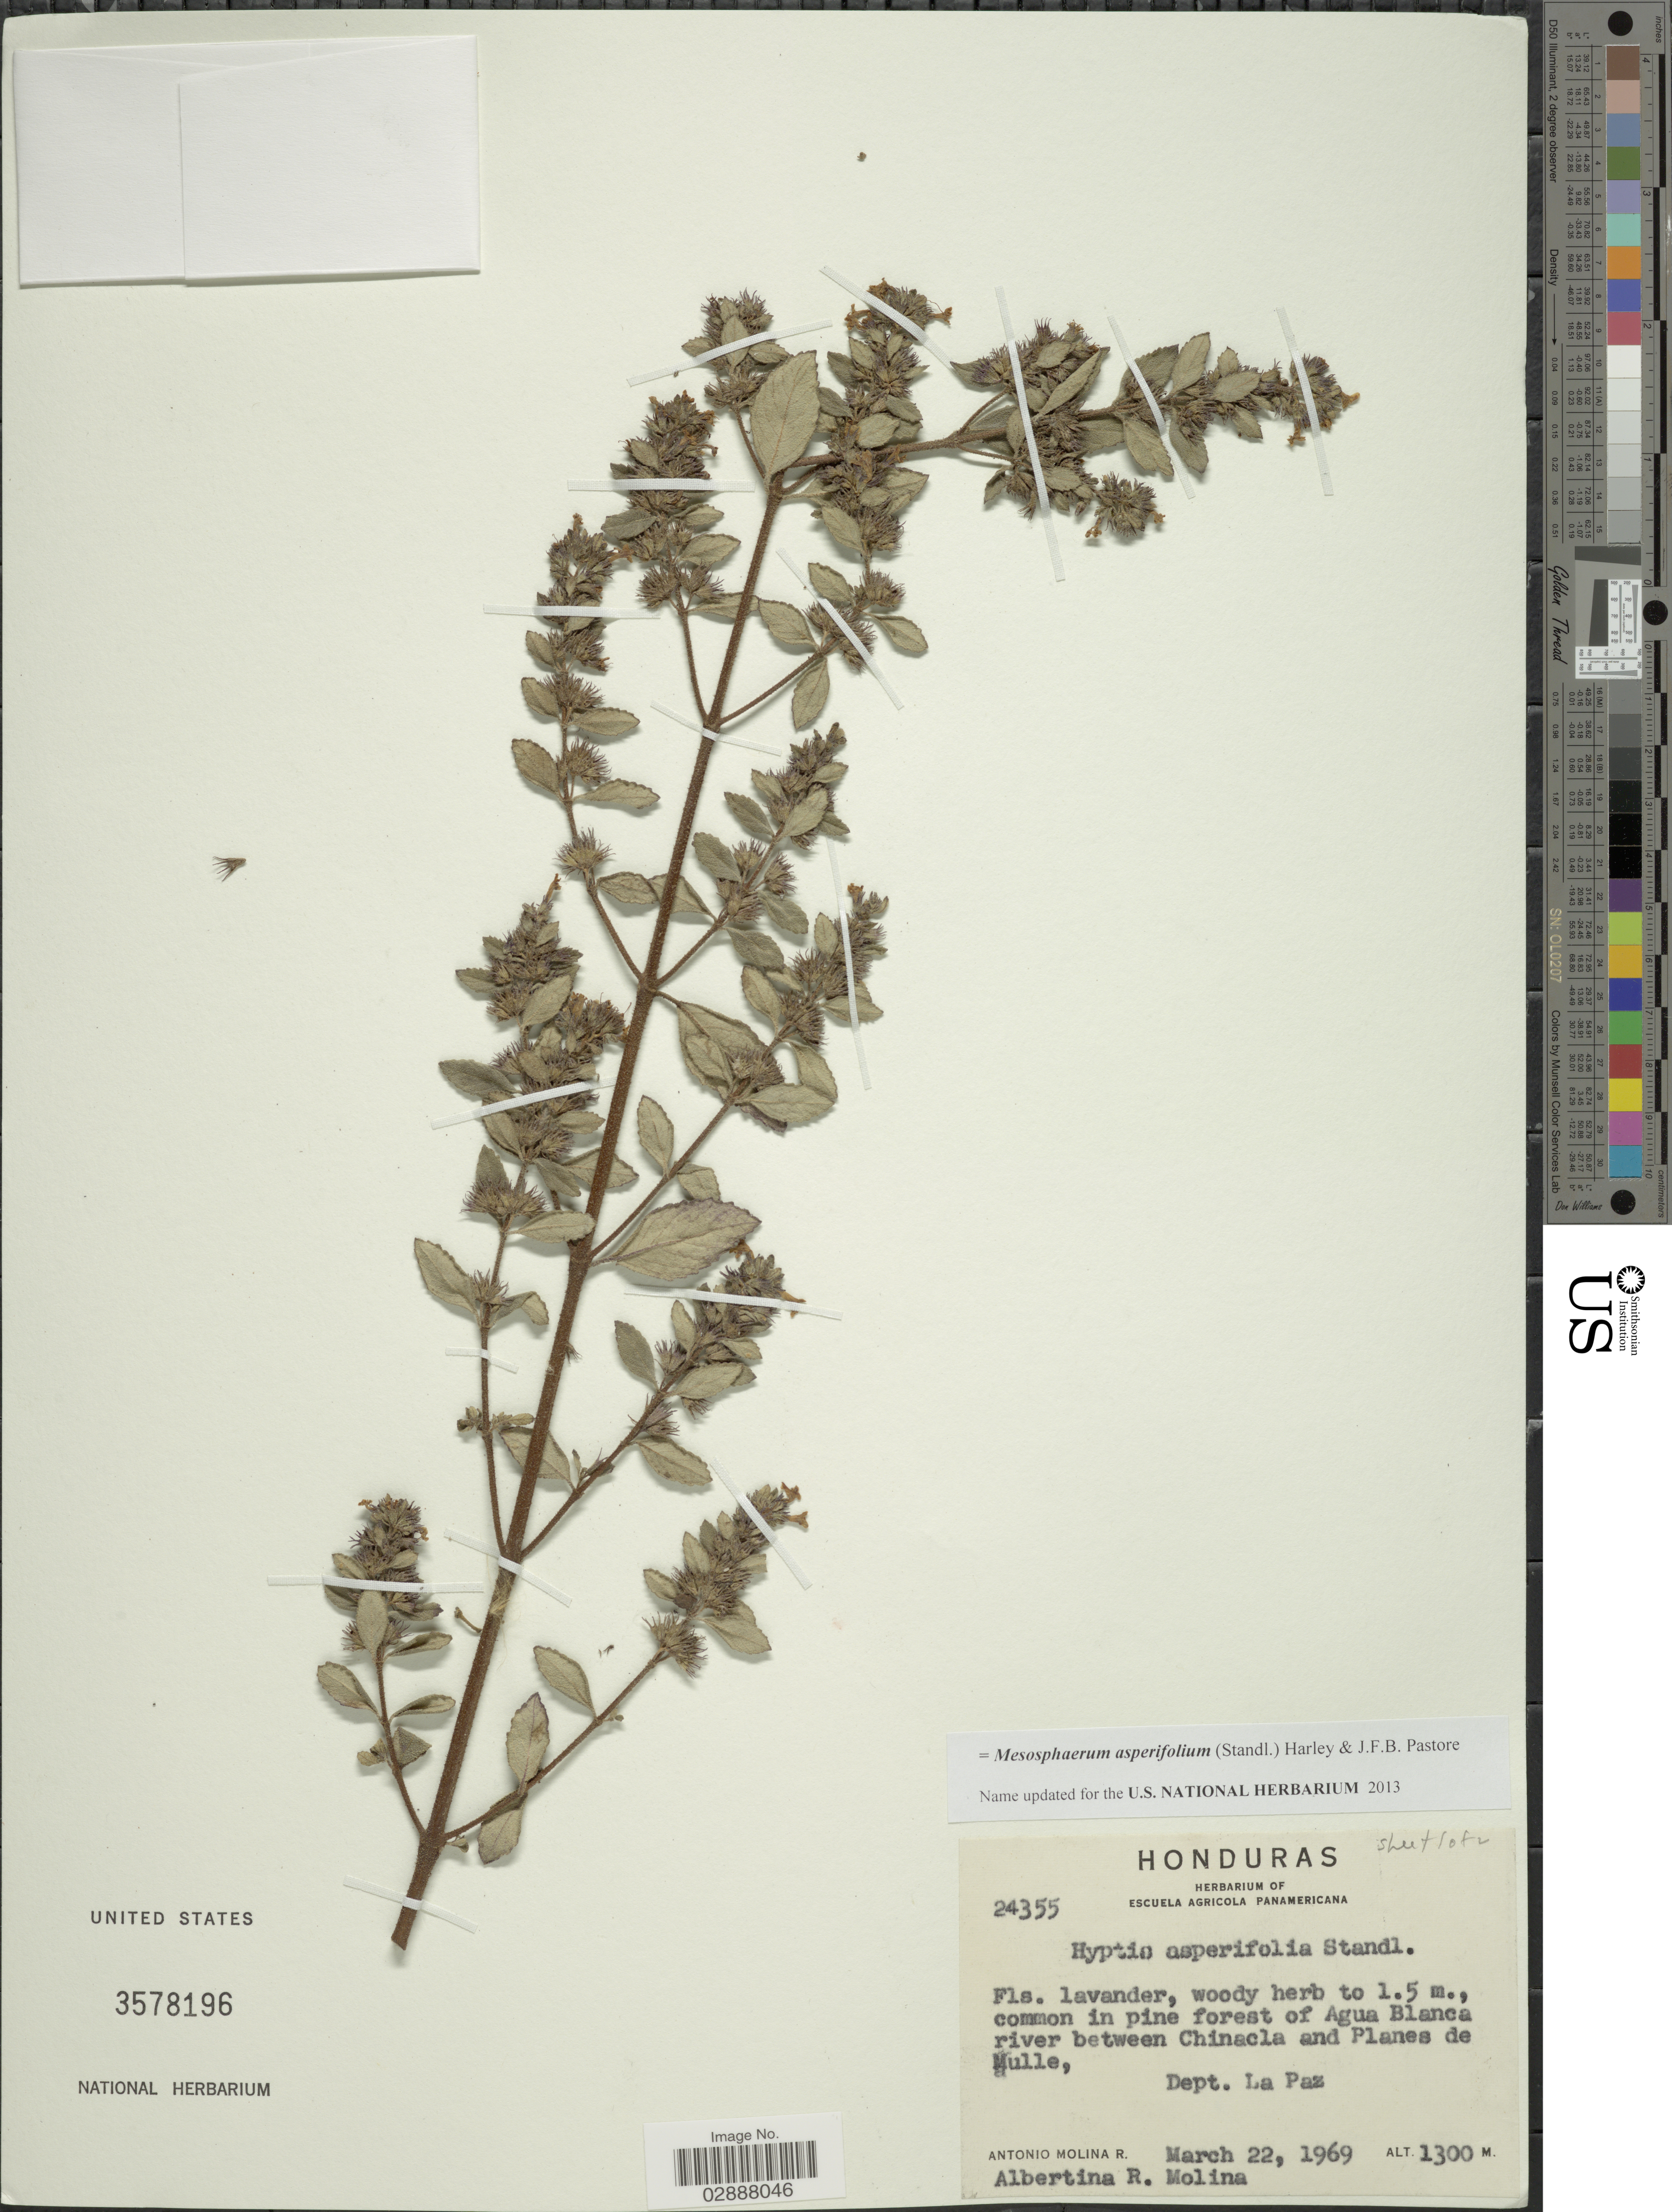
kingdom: Plantae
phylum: Tracheophyta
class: Magnoliopsida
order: Lamiales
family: Lamiaceae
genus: Mesosphaerum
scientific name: Mesosphaerum asperifolium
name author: (Standl.) Harley & J.F.B. Pastore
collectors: A. Molina R. & A. R. Molina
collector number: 24355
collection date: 1969-03-22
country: Honduras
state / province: La Paz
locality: Common in pine forest of Agua Blanca river between Chinacla and Planes de Mulle, Dept. La Paz.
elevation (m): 1300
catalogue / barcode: US 3578196